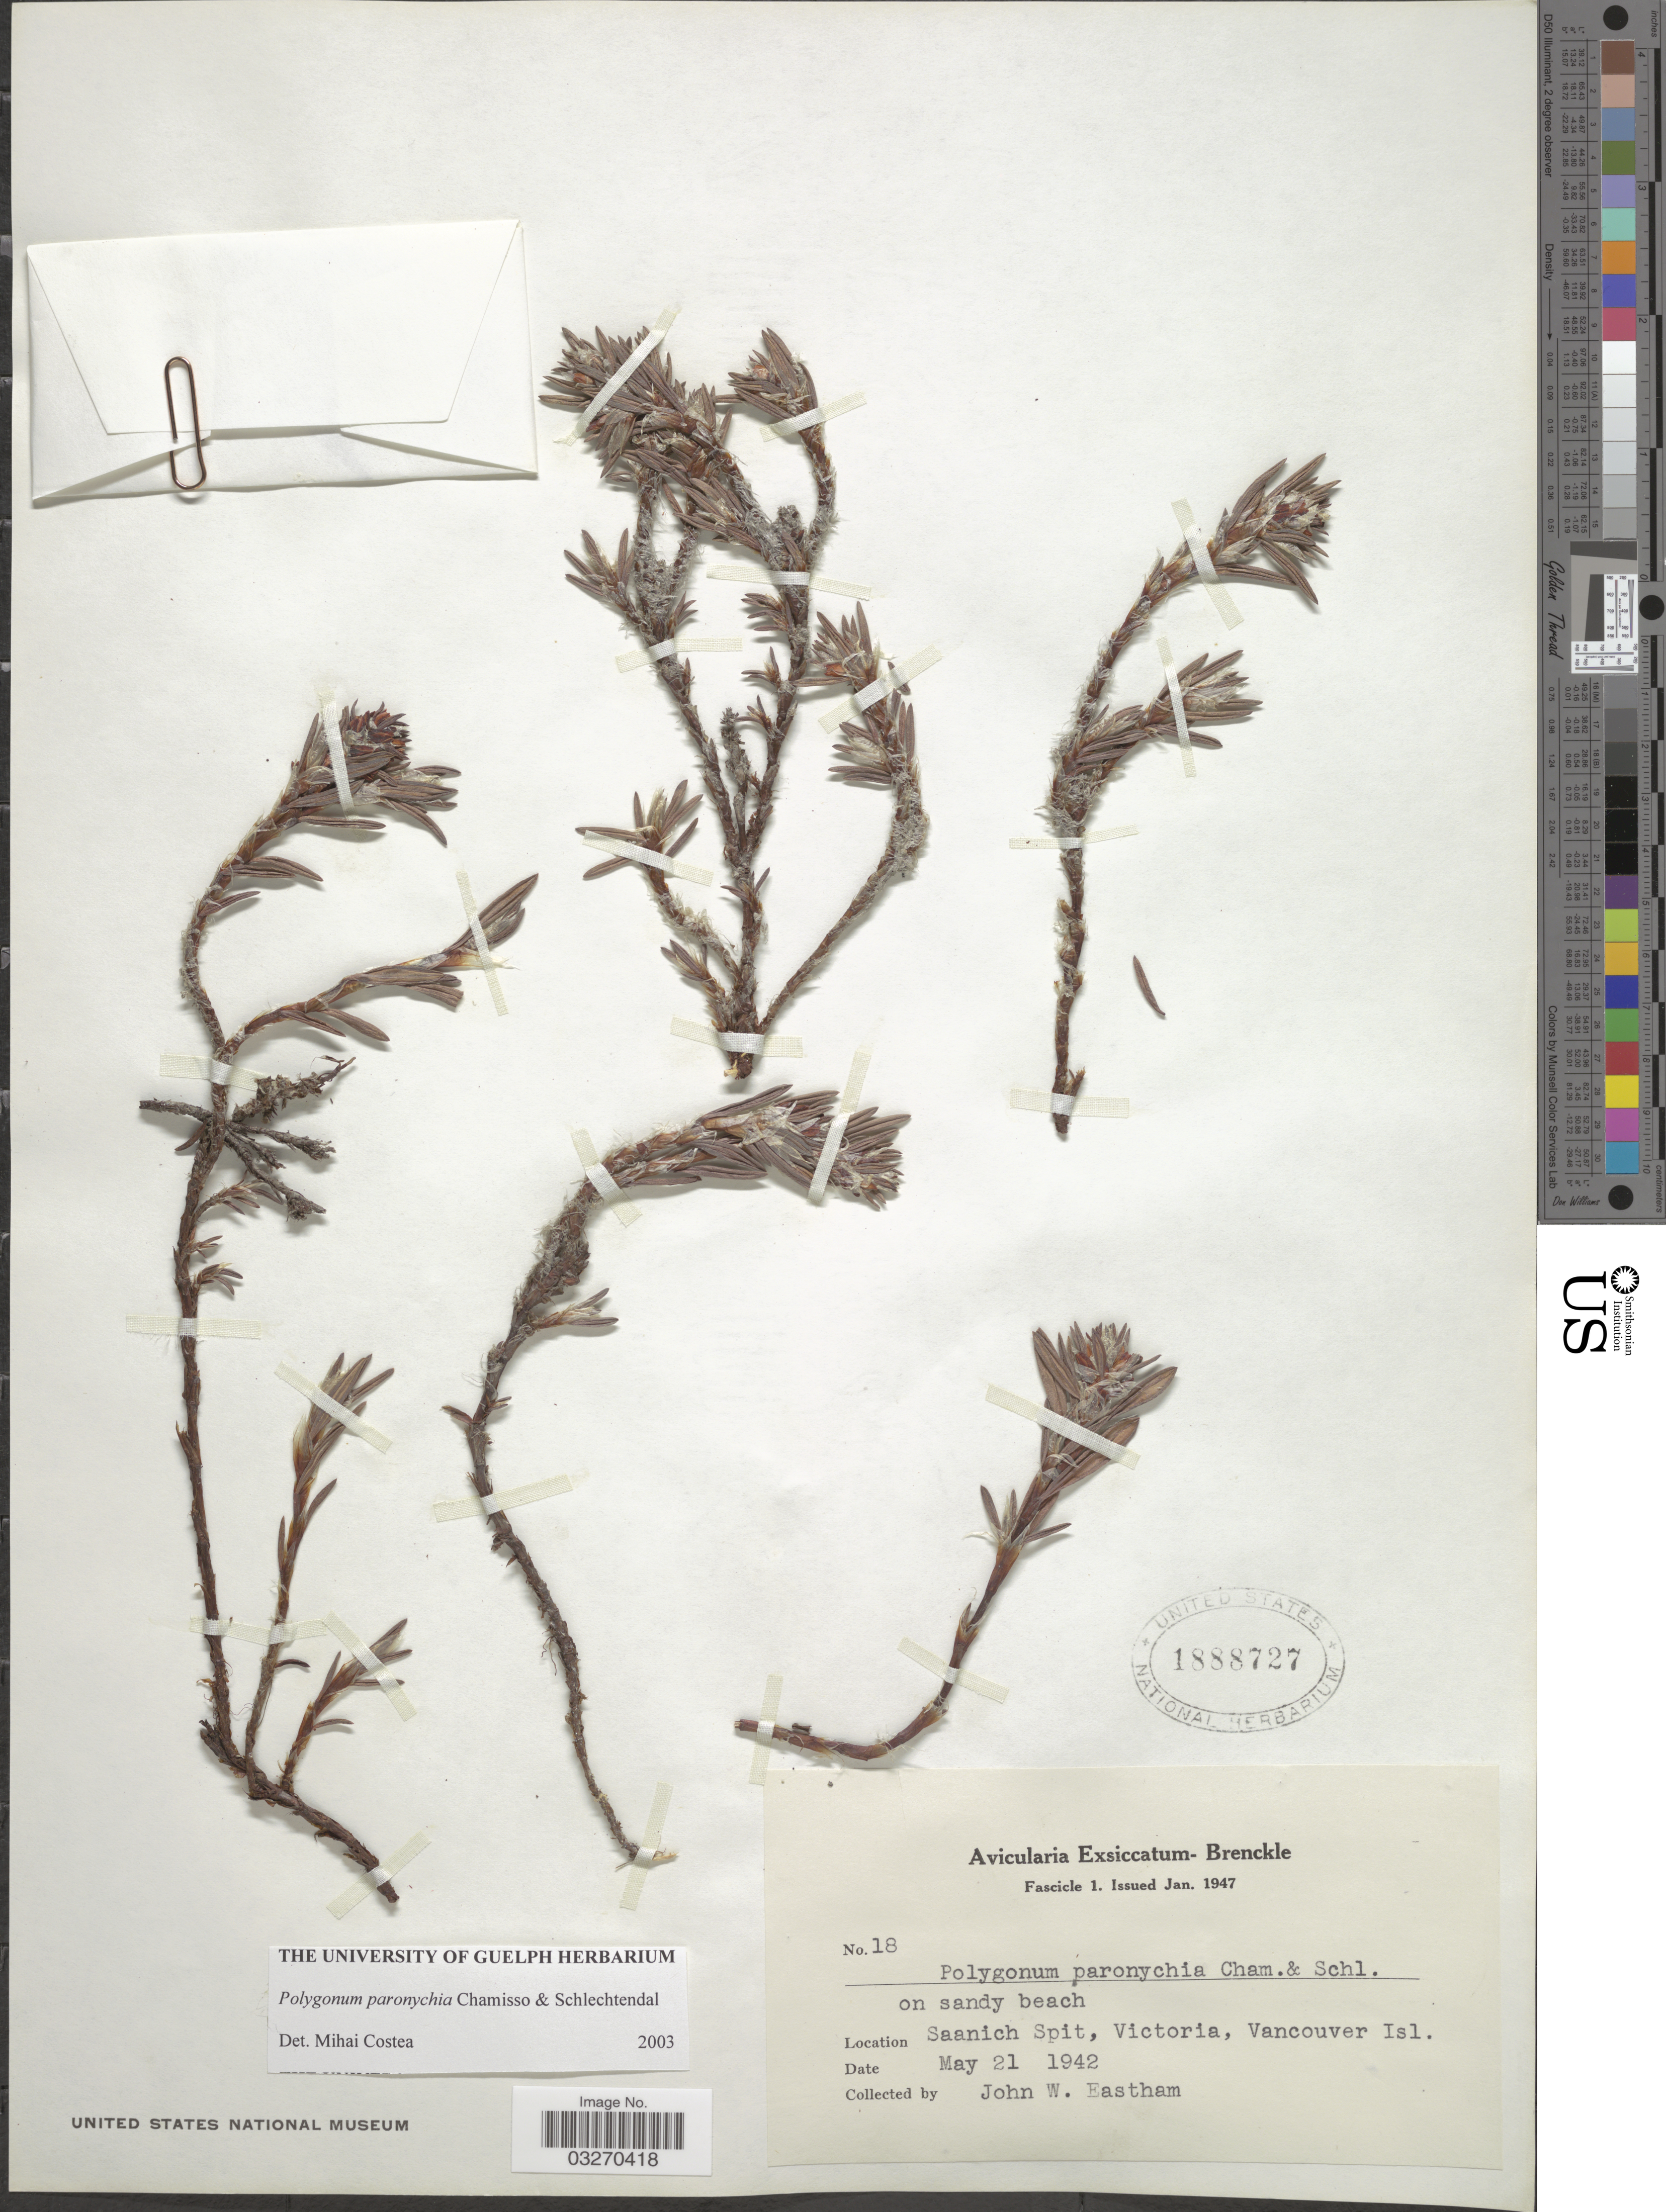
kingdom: Plantae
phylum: Tracheophyta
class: Magnoliopsida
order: Caryophyllales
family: Polygonaceae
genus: Polygonum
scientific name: Polygonum paronychia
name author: Cham. & Schltdl.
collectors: J. Eastham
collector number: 18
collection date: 1942-05-21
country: Canada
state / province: British Columbia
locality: Saanich Spit, Victoria, Vancouver Isl.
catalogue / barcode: US 1888727